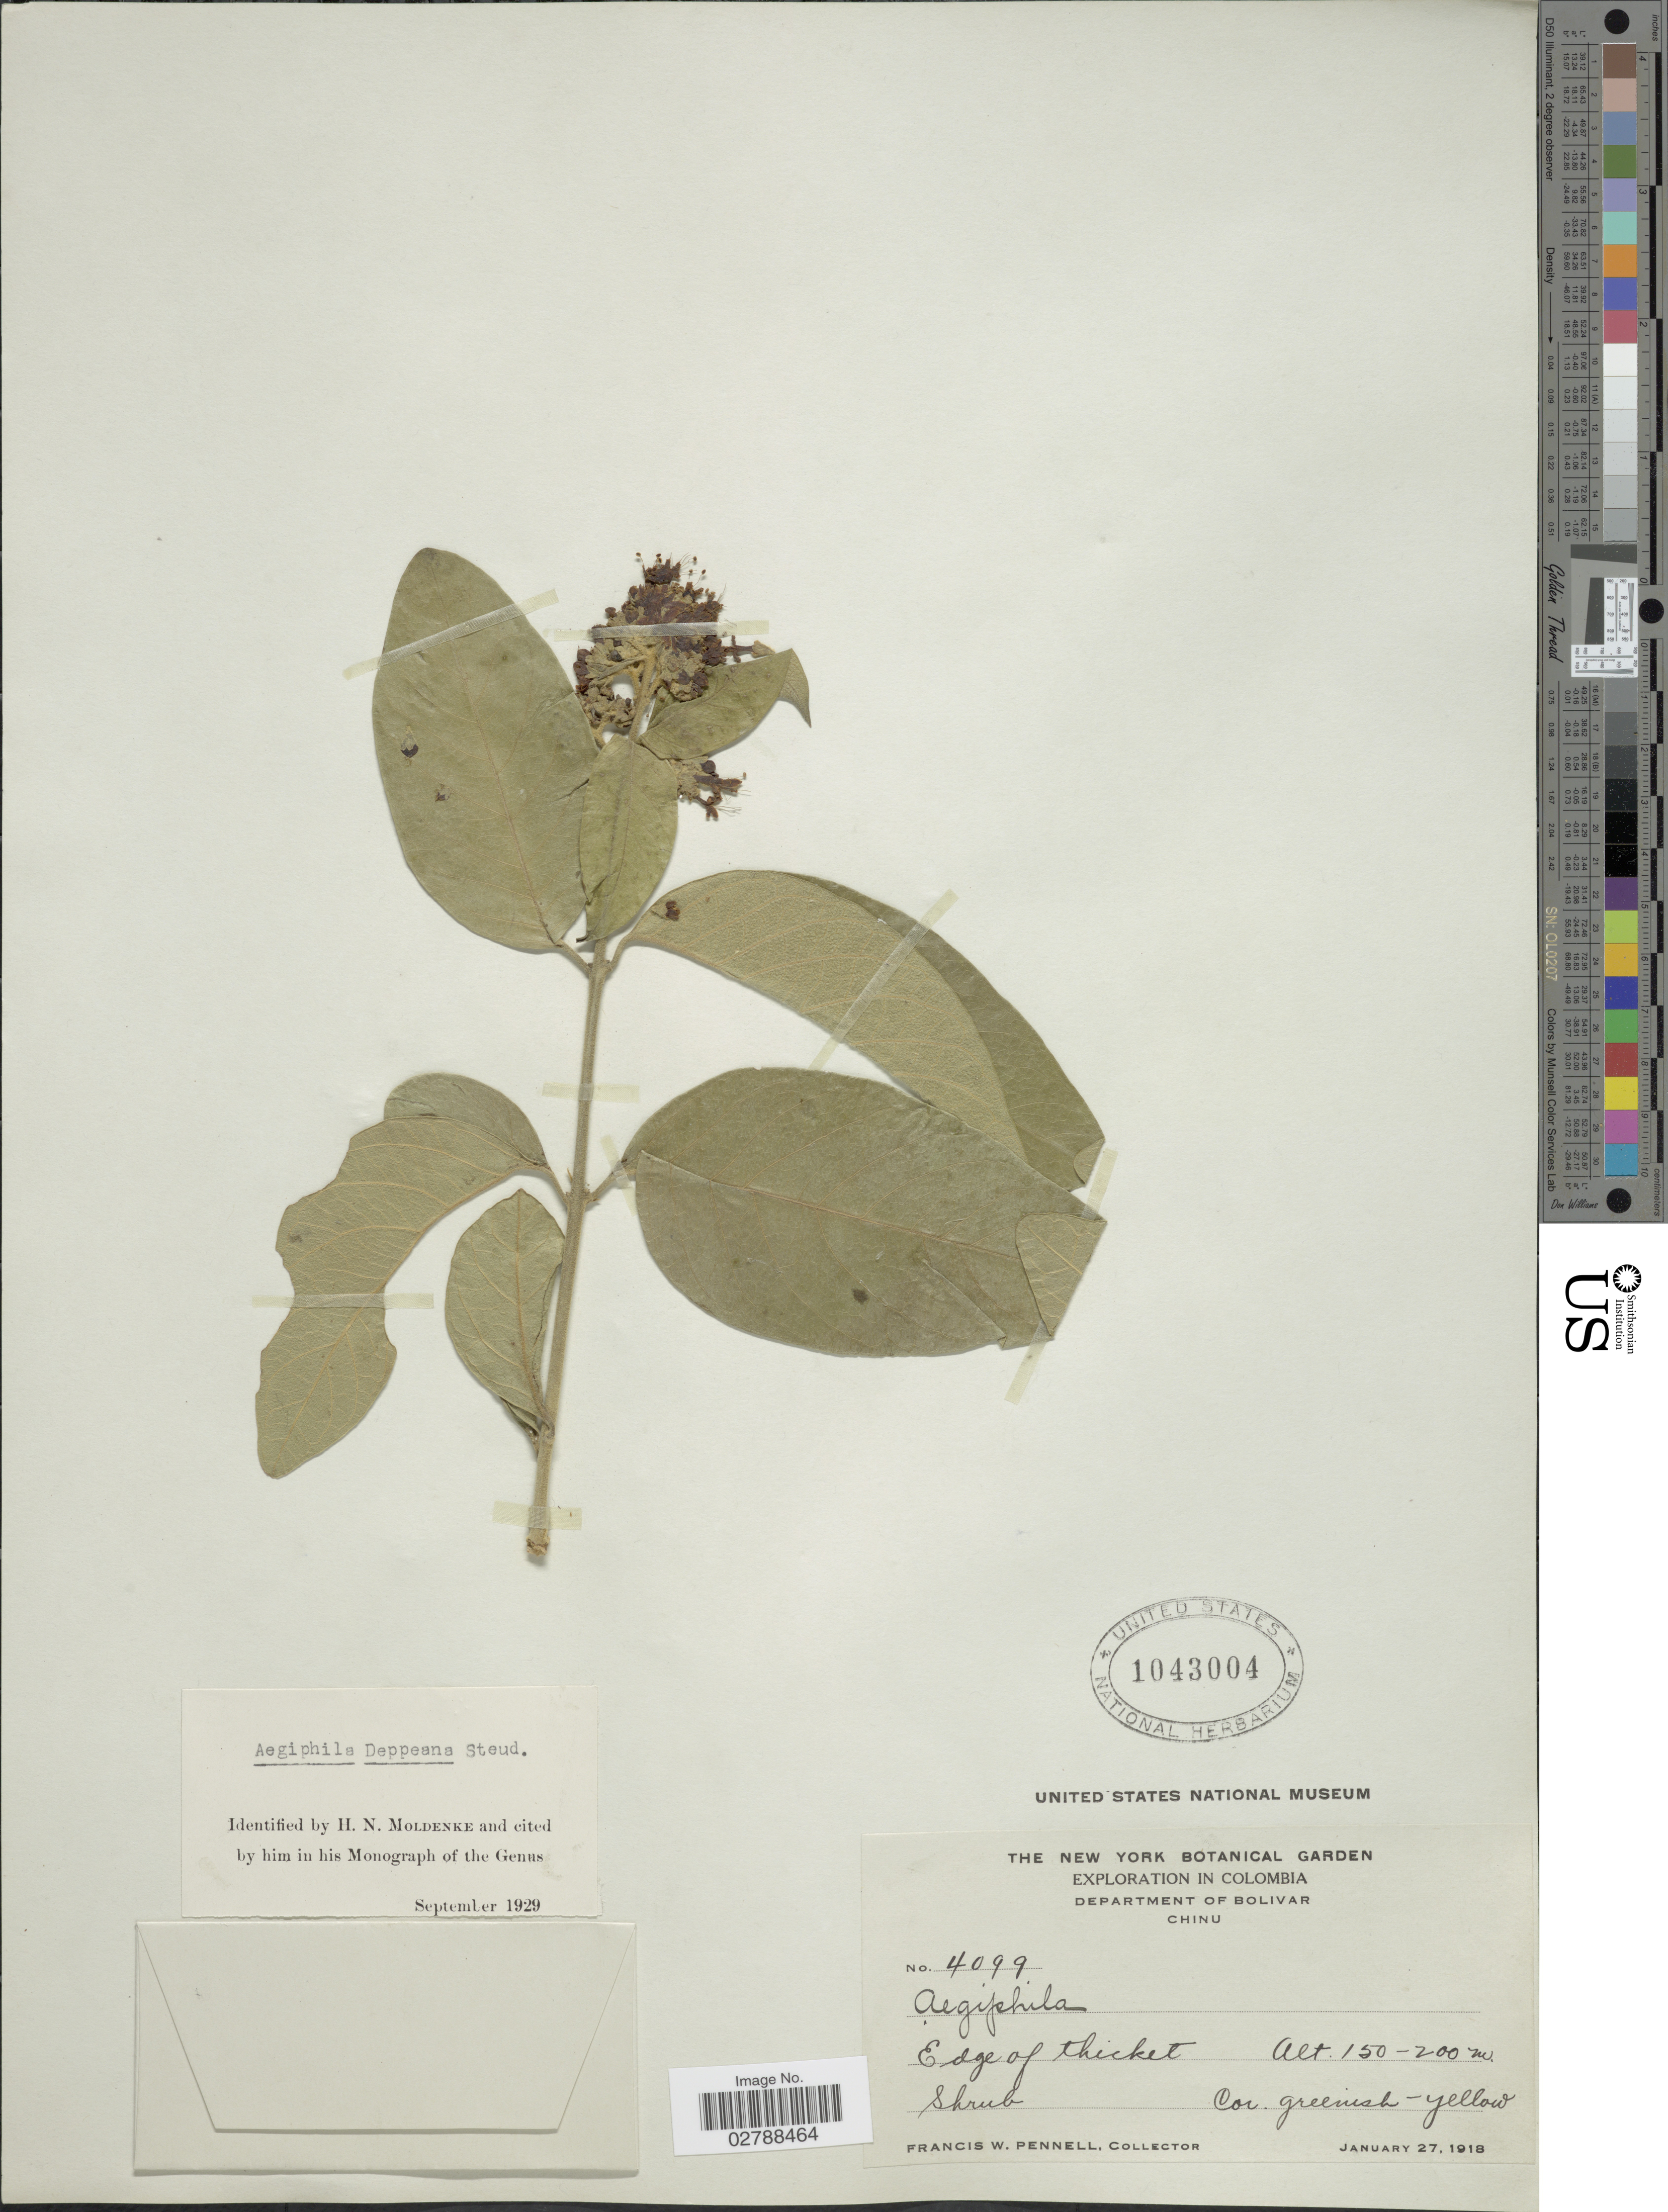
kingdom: Plantae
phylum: Tracheophyta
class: Magnoliopsida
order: Lamiales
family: Lamiaceae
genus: Aegiphila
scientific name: Aegiphila deppeana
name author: Steud.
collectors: F. W. Pennell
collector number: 4099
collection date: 1918-01-27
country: Colombia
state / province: Bolívar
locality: Department of Bolivar, Chinu.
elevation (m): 150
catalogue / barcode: US 1043004